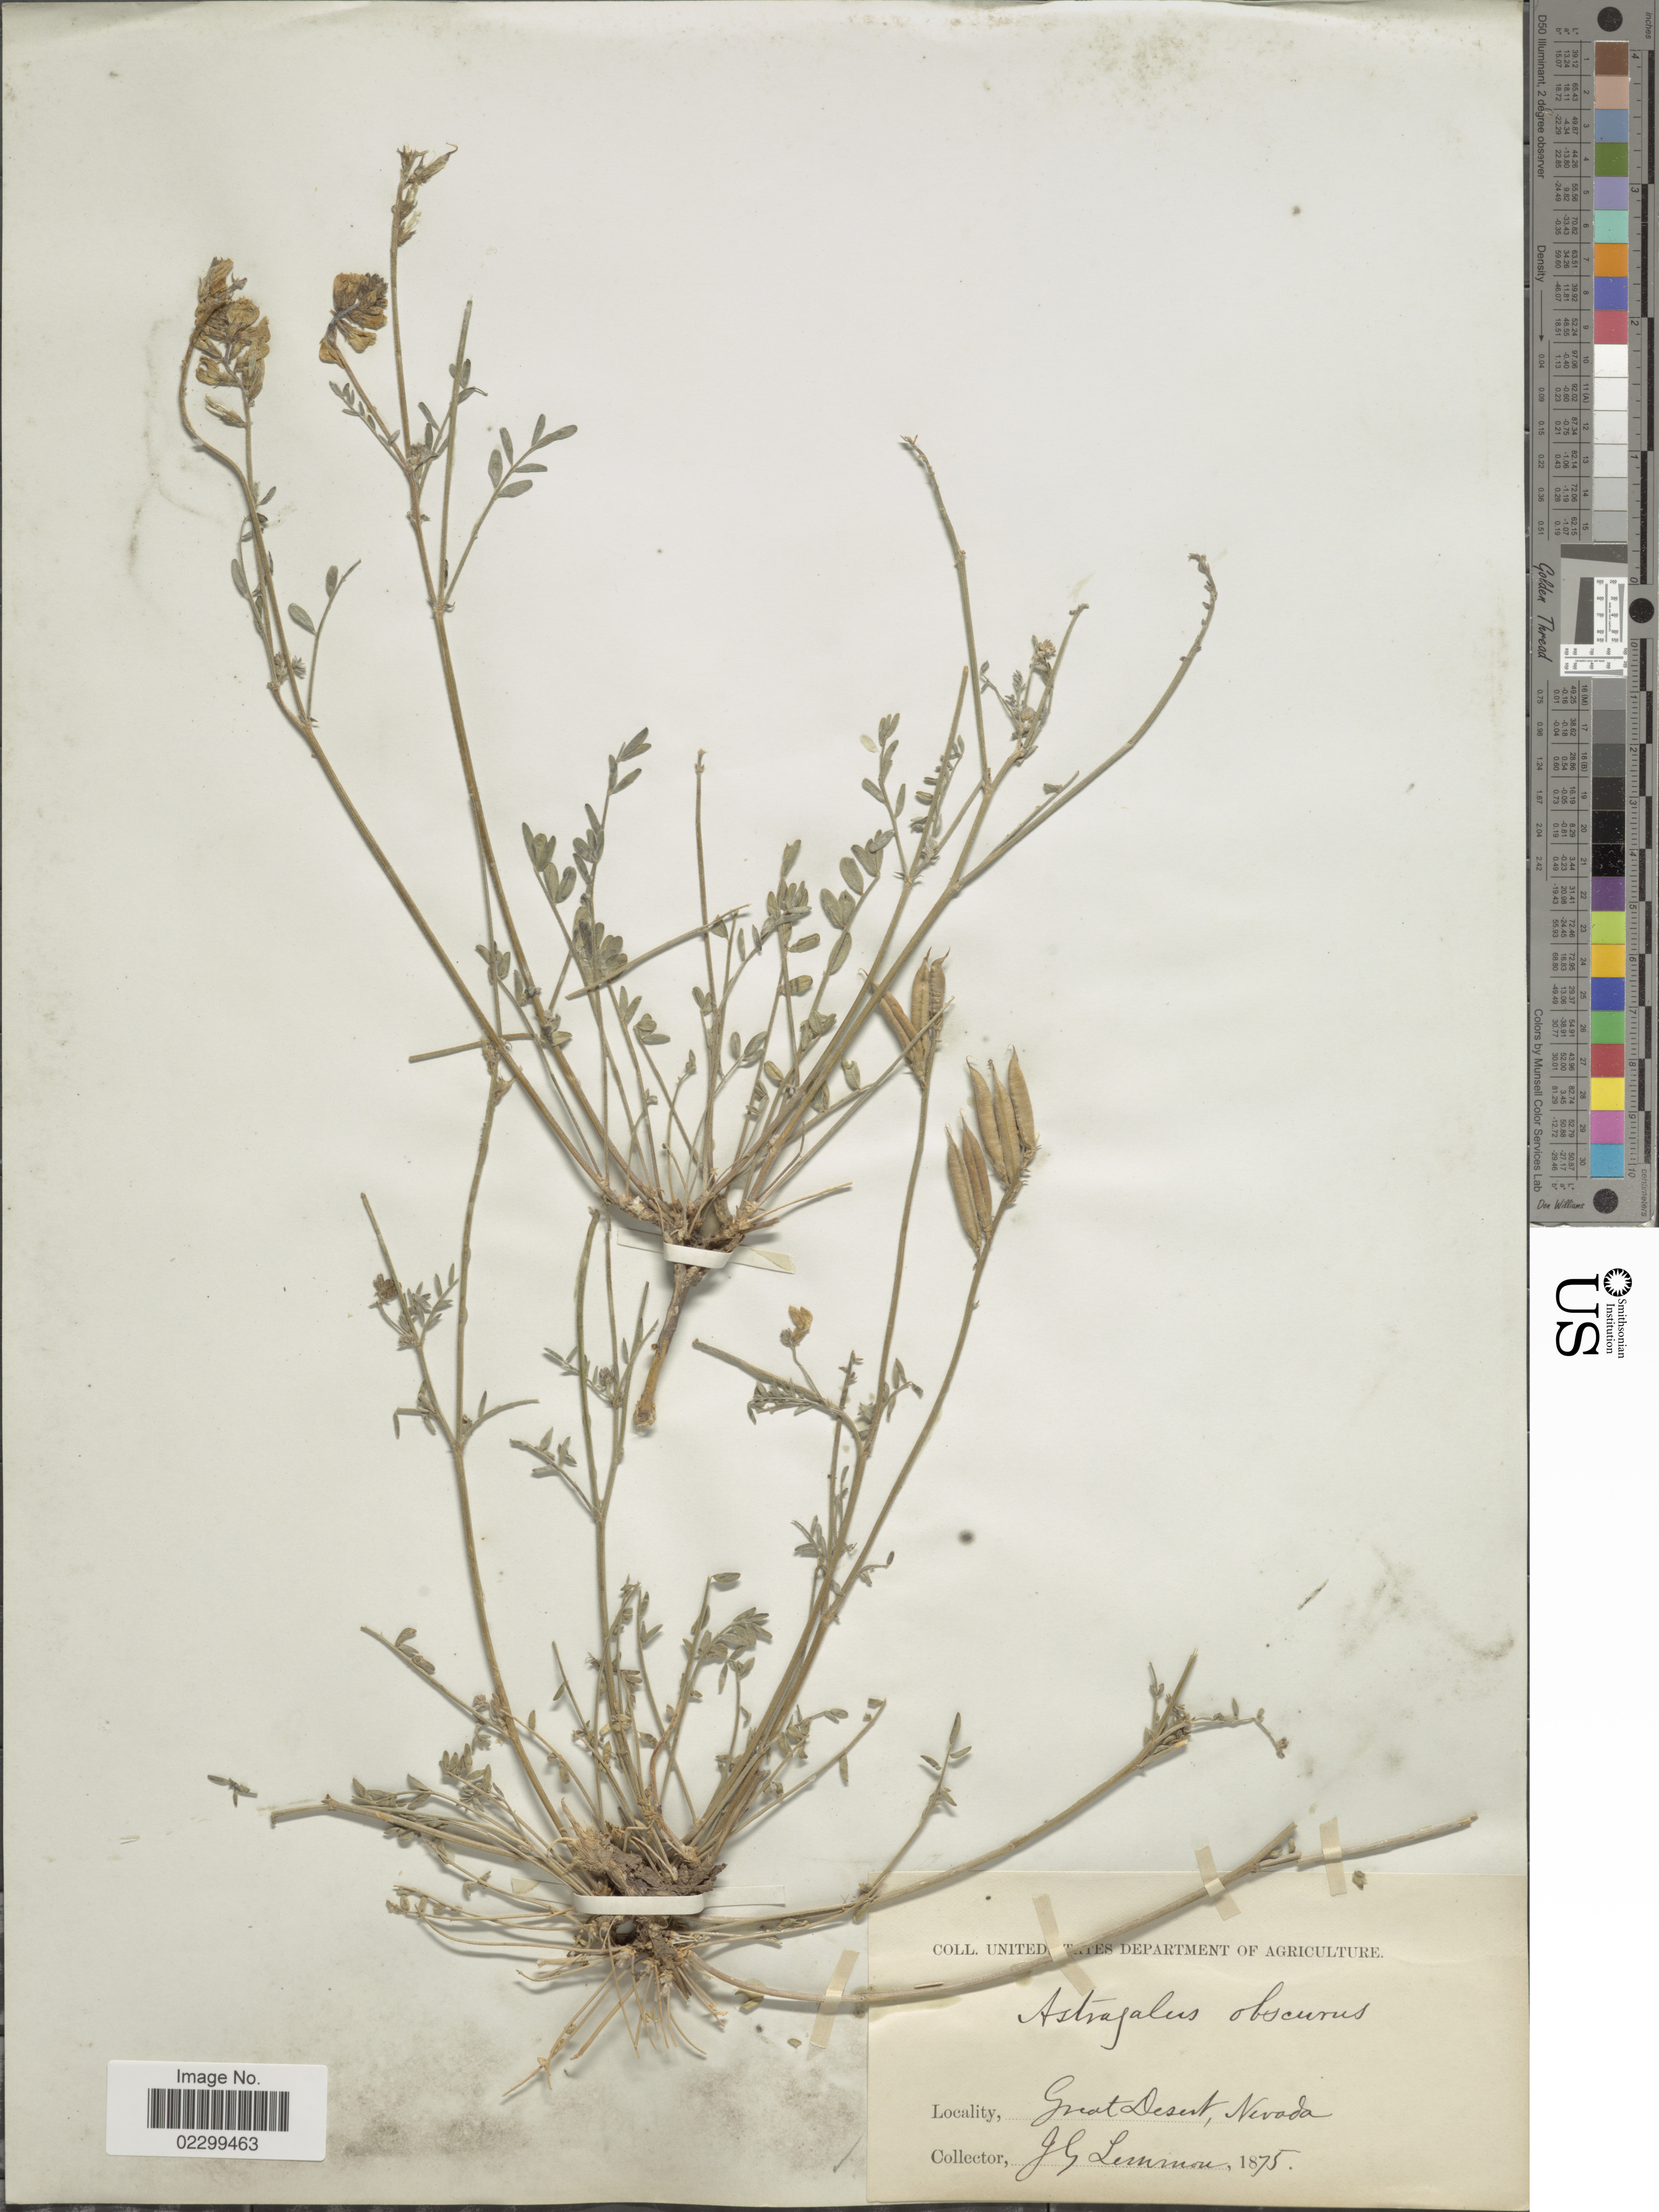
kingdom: Plantae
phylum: Tracheophyta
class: Magnoliopsida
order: Fabales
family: Fabaceae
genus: Astragalus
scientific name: Astragalus obscurus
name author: S. Watson in C. King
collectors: J. Lemmon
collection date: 1875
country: United States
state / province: Nevada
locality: Great Desert.